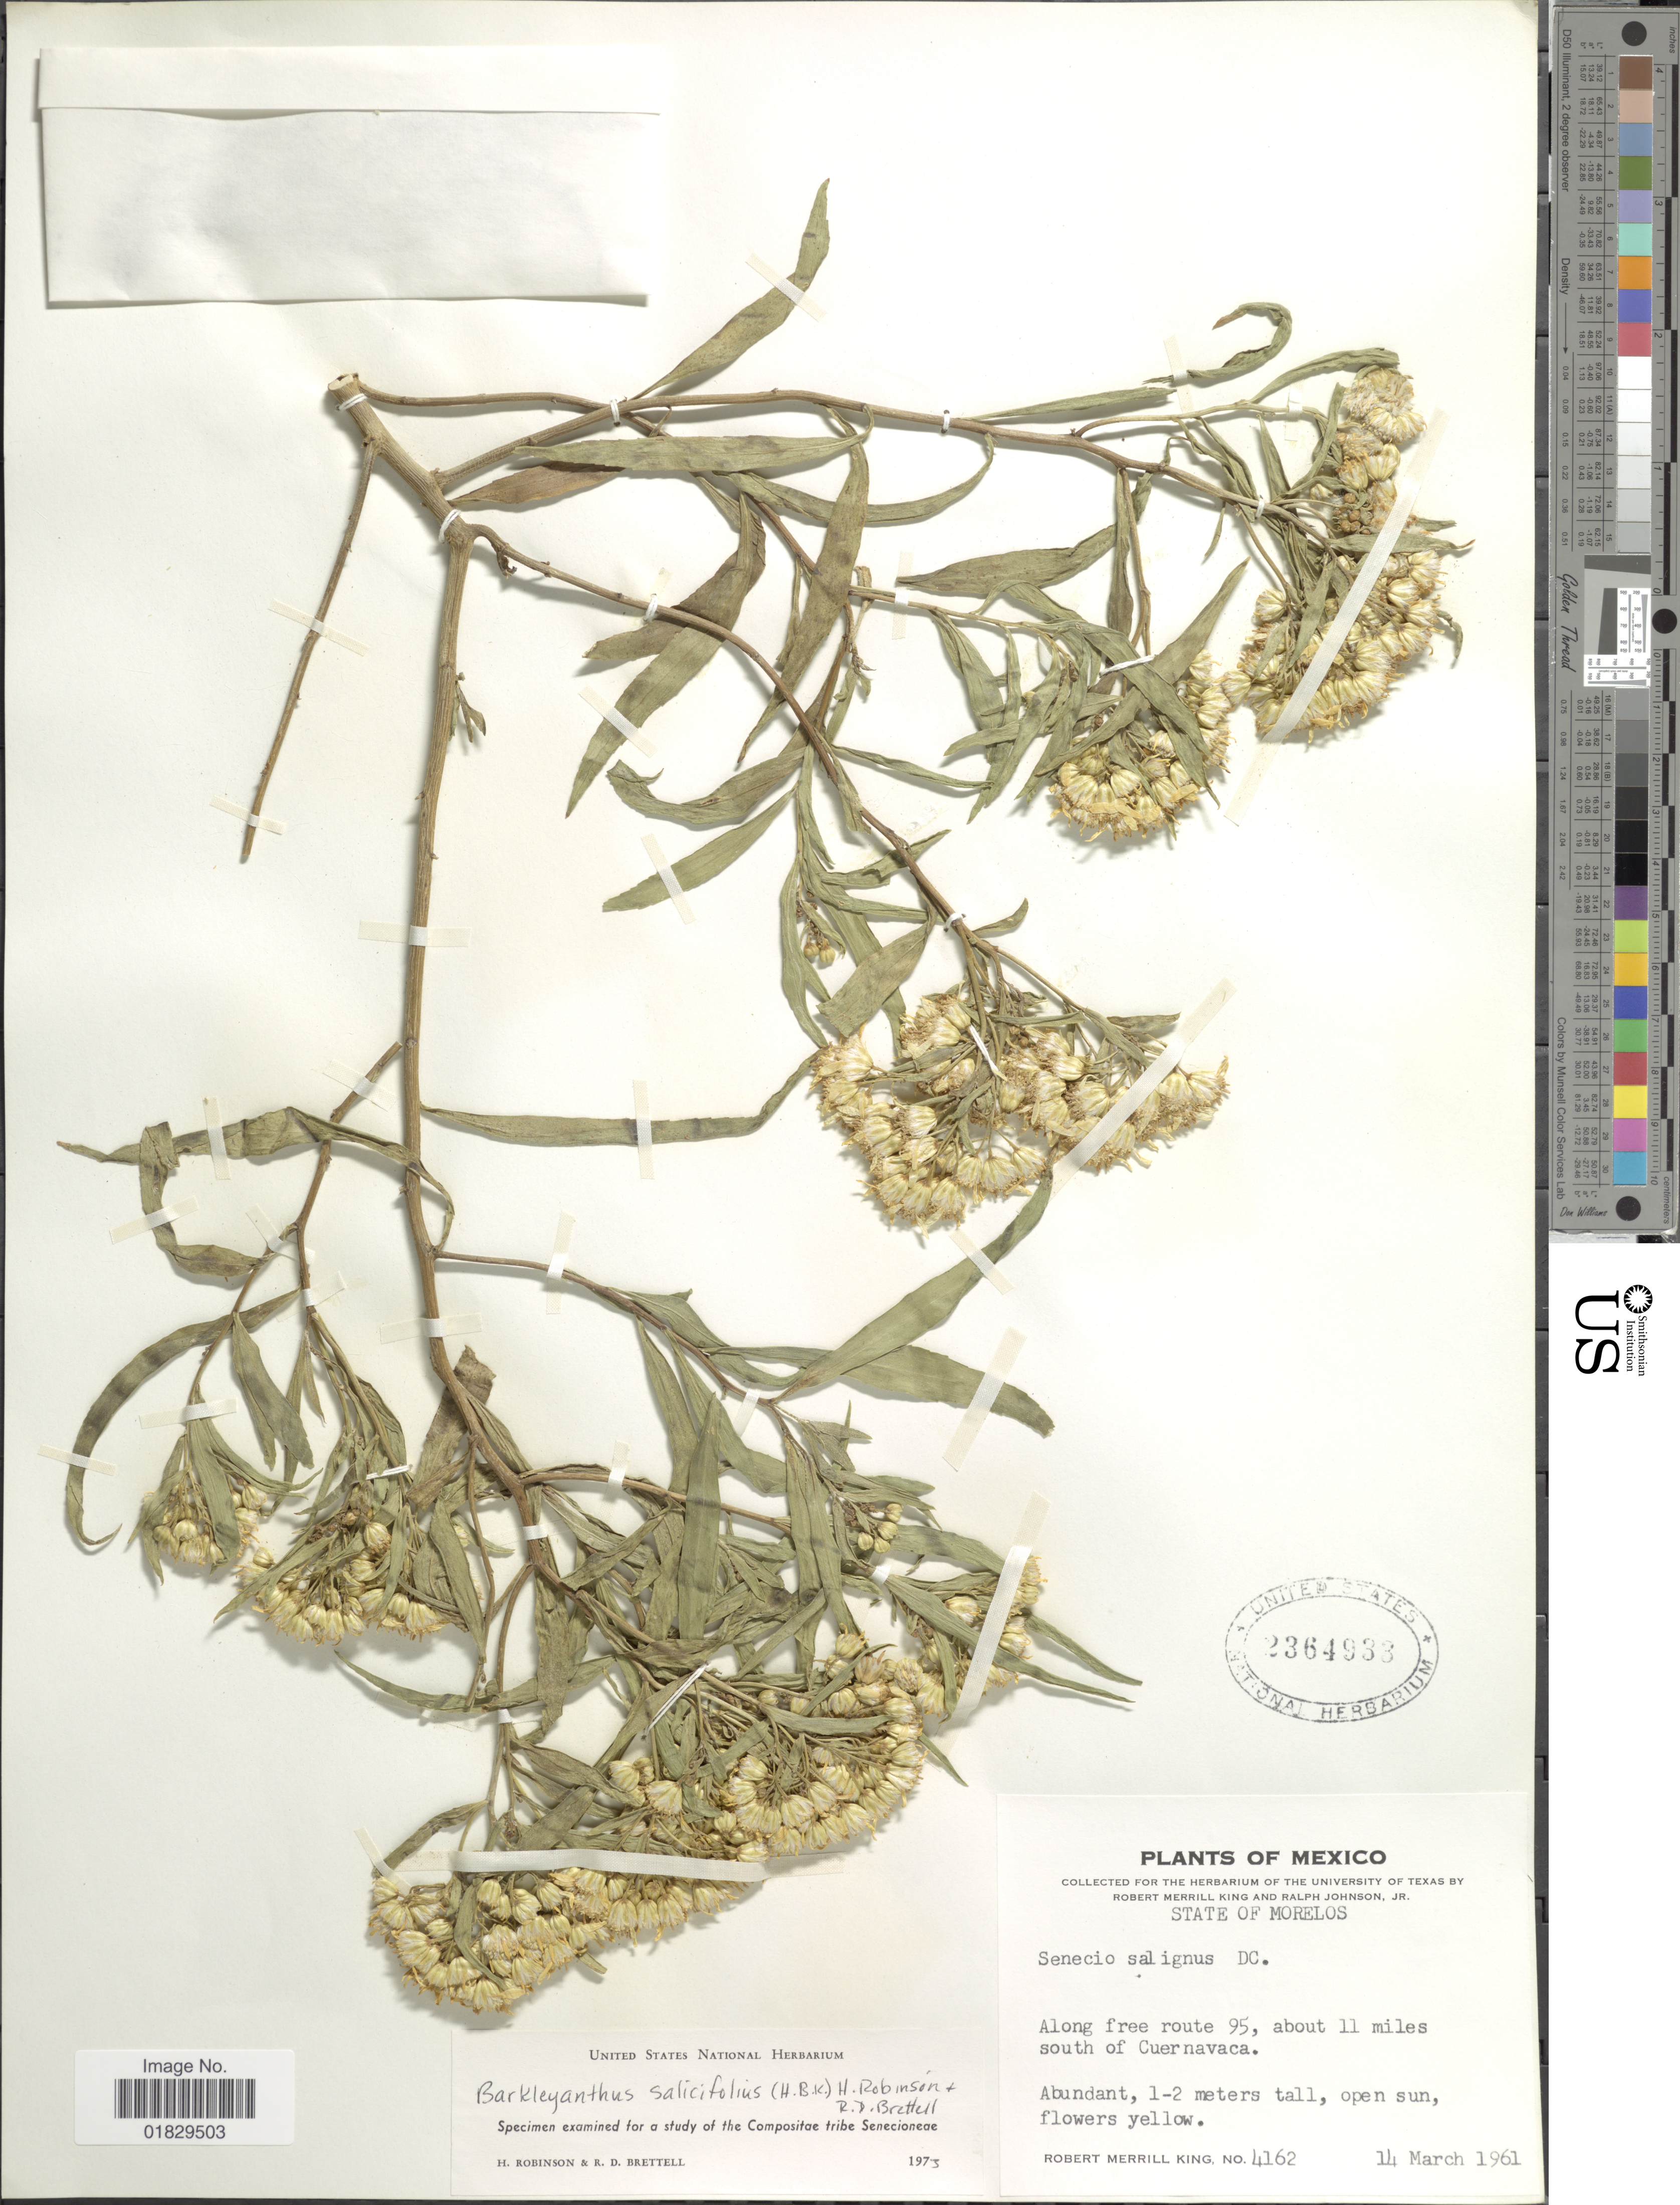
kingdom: Plantae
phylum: Tracheophyta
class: Magnoliopsida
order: Asterales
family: Asteraceae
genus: Barkleyanthus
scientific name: Barkleyanthus salicifolius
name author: (Kunth) H. Rob. & Brettell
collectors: R. M. King & R. Johnson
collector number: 4162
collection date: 1961-03-14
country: Mexico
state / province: Morelos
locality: State of Morelos. Along free route 95, about 11 miles south of Cuernavaca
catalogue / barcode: US 2364933